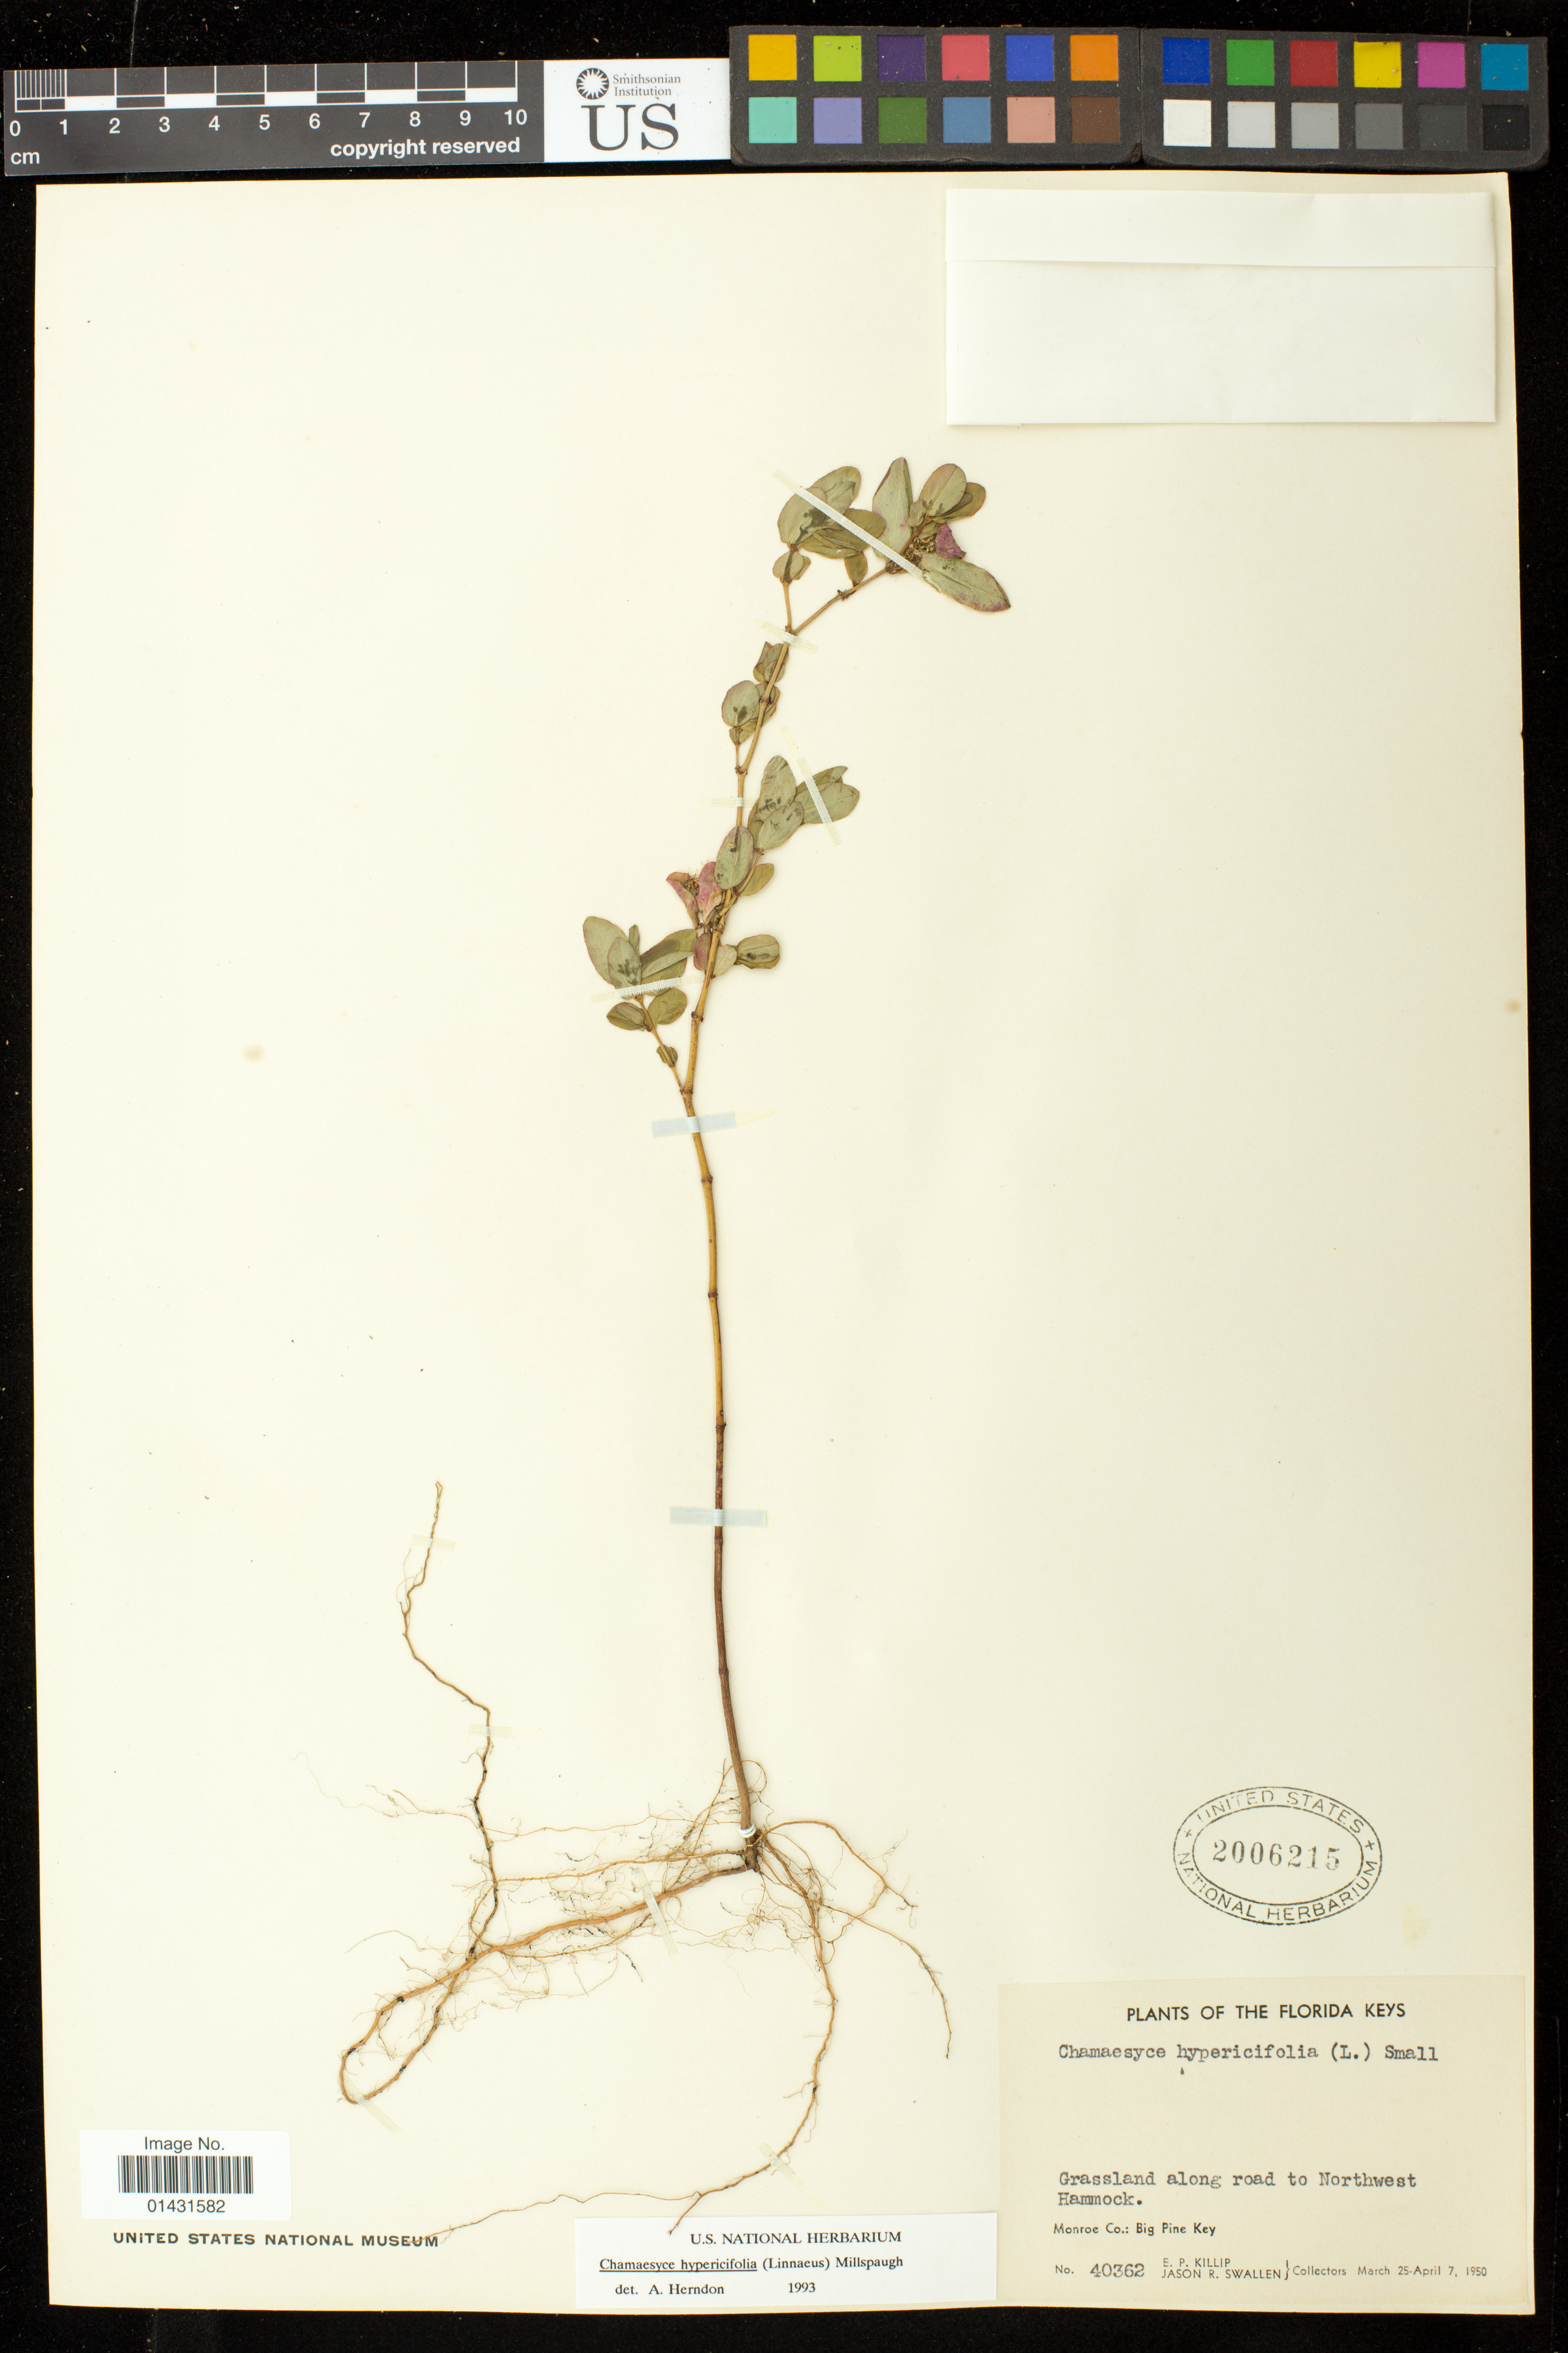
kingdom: Plantae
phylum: Tracheophyta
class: Magnoliopsida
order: Malpighiales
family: Euphorbiaceae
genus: Euphorbia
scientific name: Euphorbia hypericifolia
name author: L.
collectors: E. P. Killip & J. R. Swallen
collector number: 40362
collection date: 1950-03-25/1950-04-07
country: United States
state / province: Florida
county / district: Monroe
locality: Big Pine Key; Grassland along road to Northwest Hammock.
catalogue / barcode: US 2006215